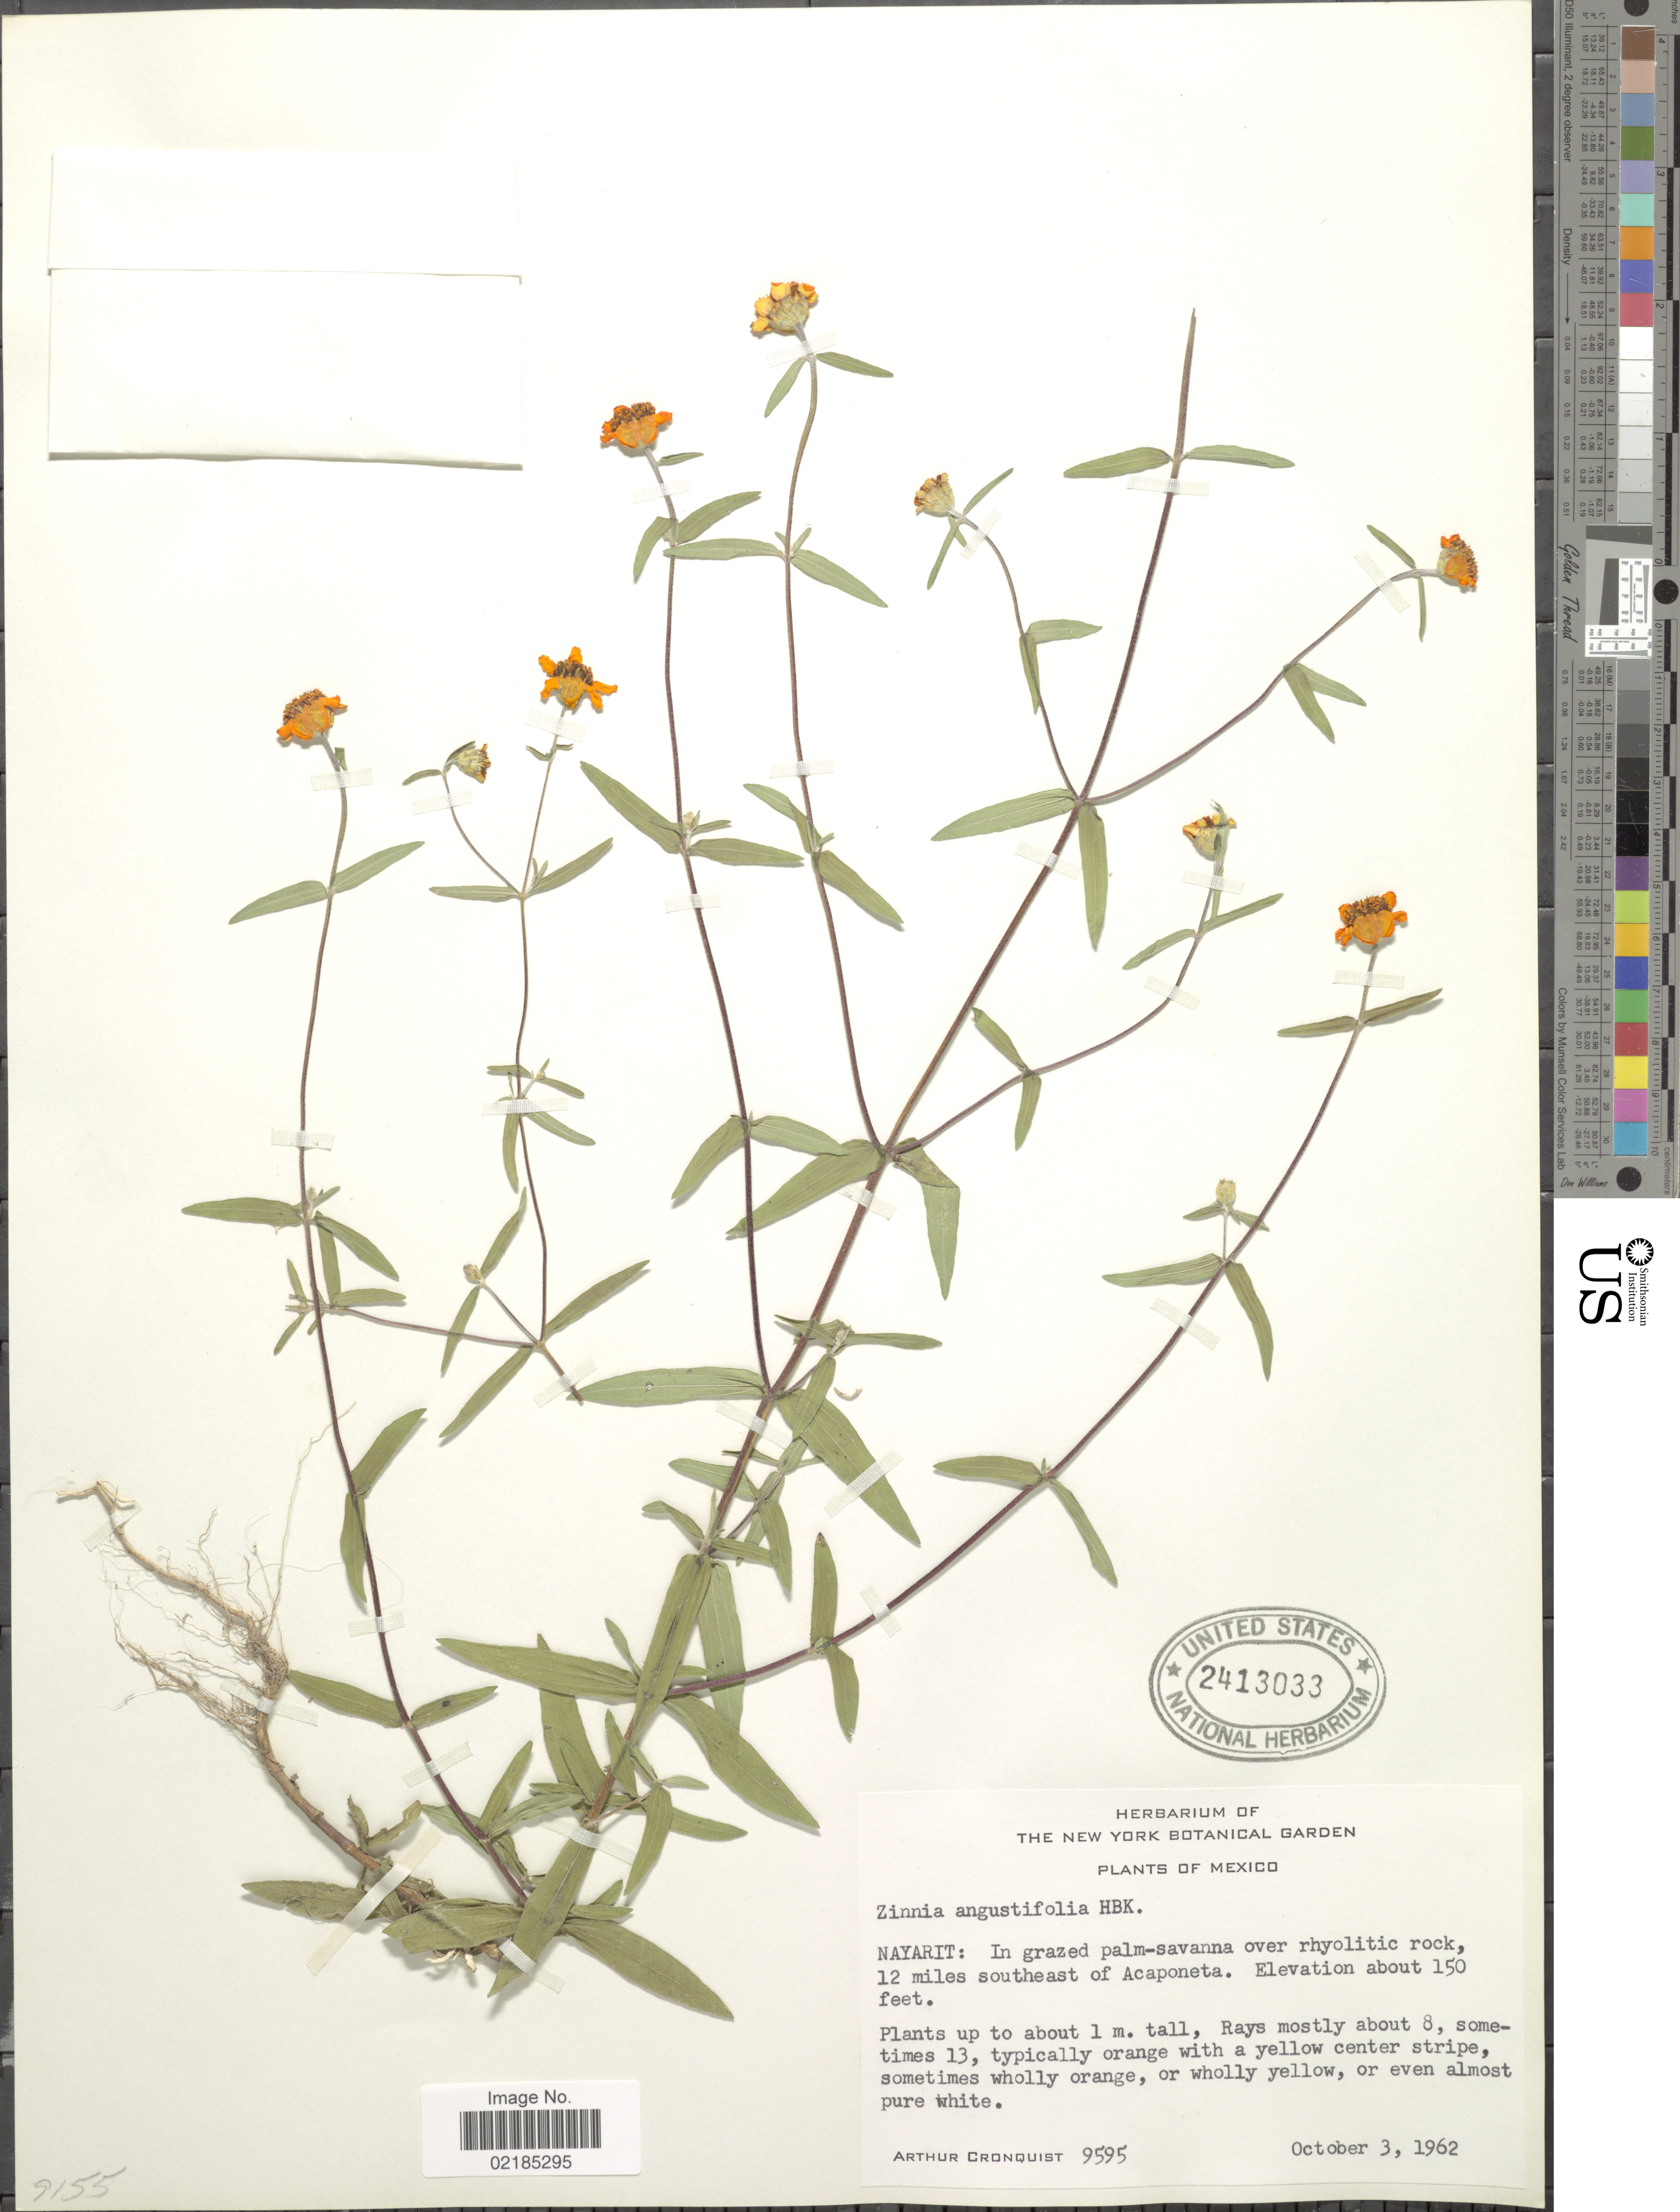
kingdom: Plantae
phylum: Tracheophyta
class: Magnoliopsida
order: Asterales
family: Asteraceae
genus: Zinnia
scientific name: Zinnia angustifolia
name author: Kunth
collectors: A. J. Cronquist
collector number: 9595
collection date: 1962-10-03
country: Mexico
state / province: Nayarit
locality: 12 miles southeast of Acaponeta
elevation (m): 46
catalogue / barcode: US 2413033